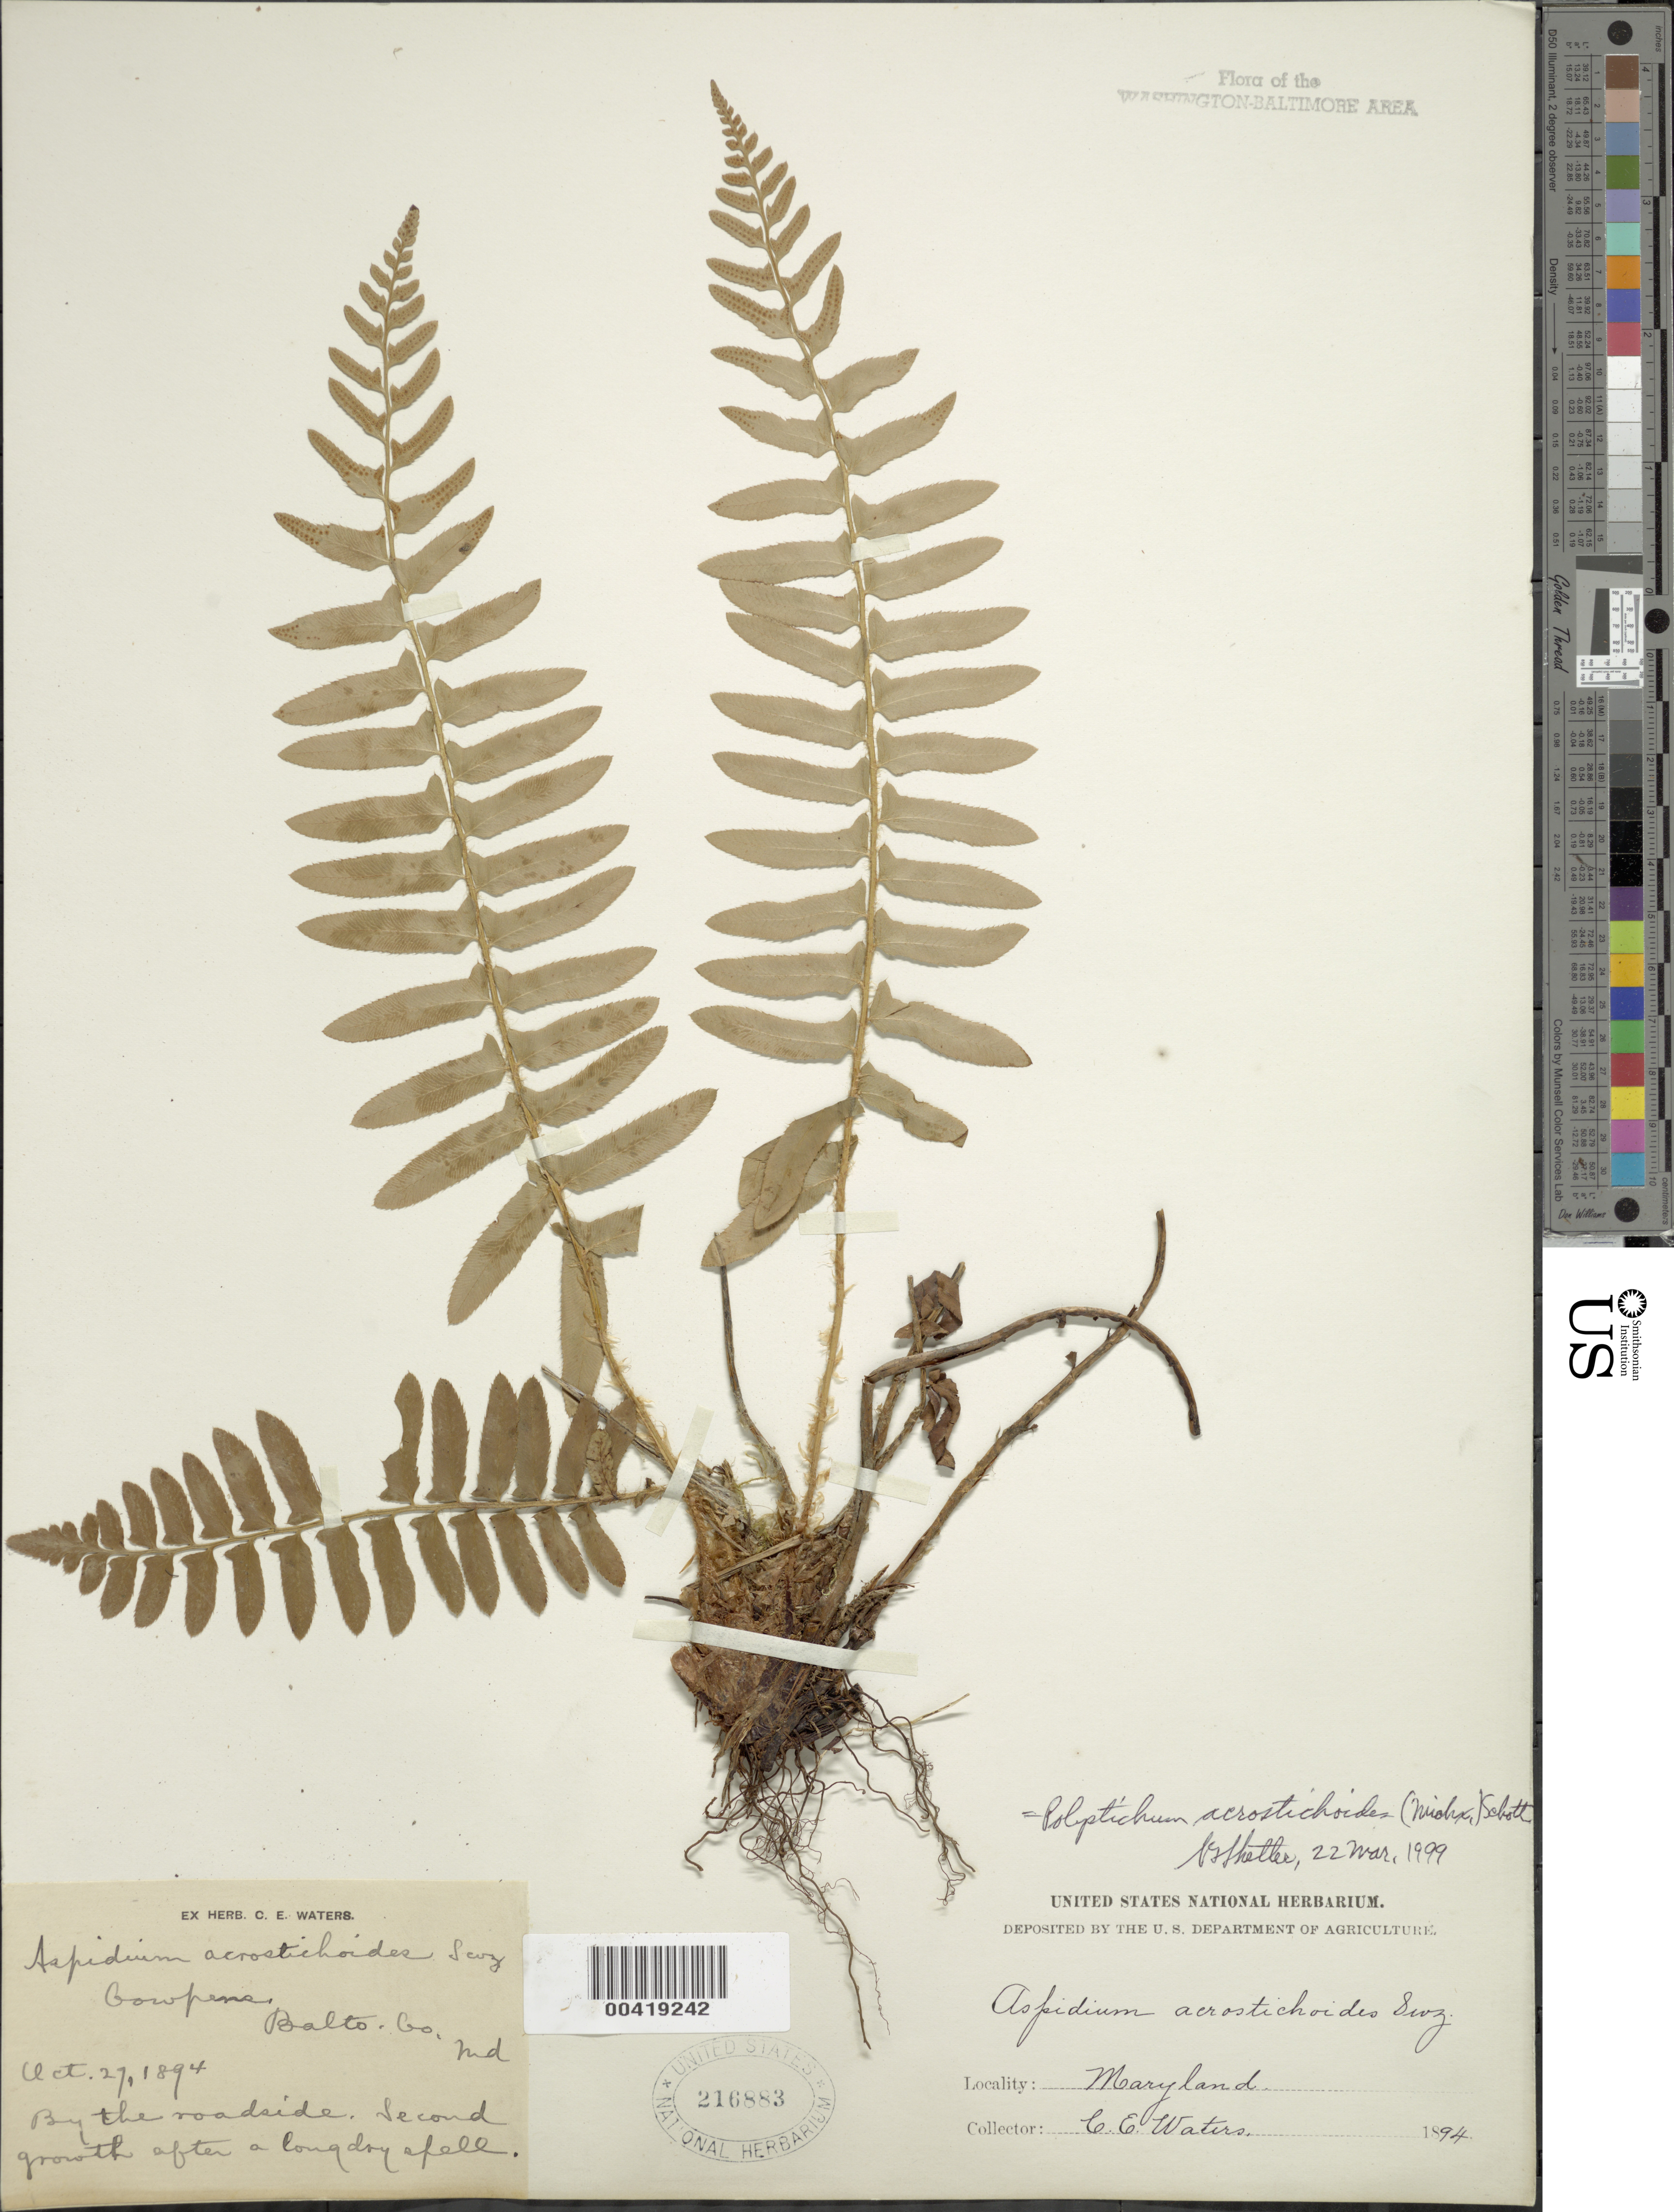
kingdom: Plantae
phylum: Tracheophyta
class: Polypodiopsida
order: Polypodiales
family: Dryopteridaceae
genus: Polystichum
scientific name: Polystichum acrostichoides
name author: (Michx.) Schott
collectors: C. Waters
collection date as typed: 27 Oct 1894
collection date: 1894-10-27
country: United States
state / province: Maryland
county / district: Baltimore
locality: Cowpens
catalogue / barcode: US 216883